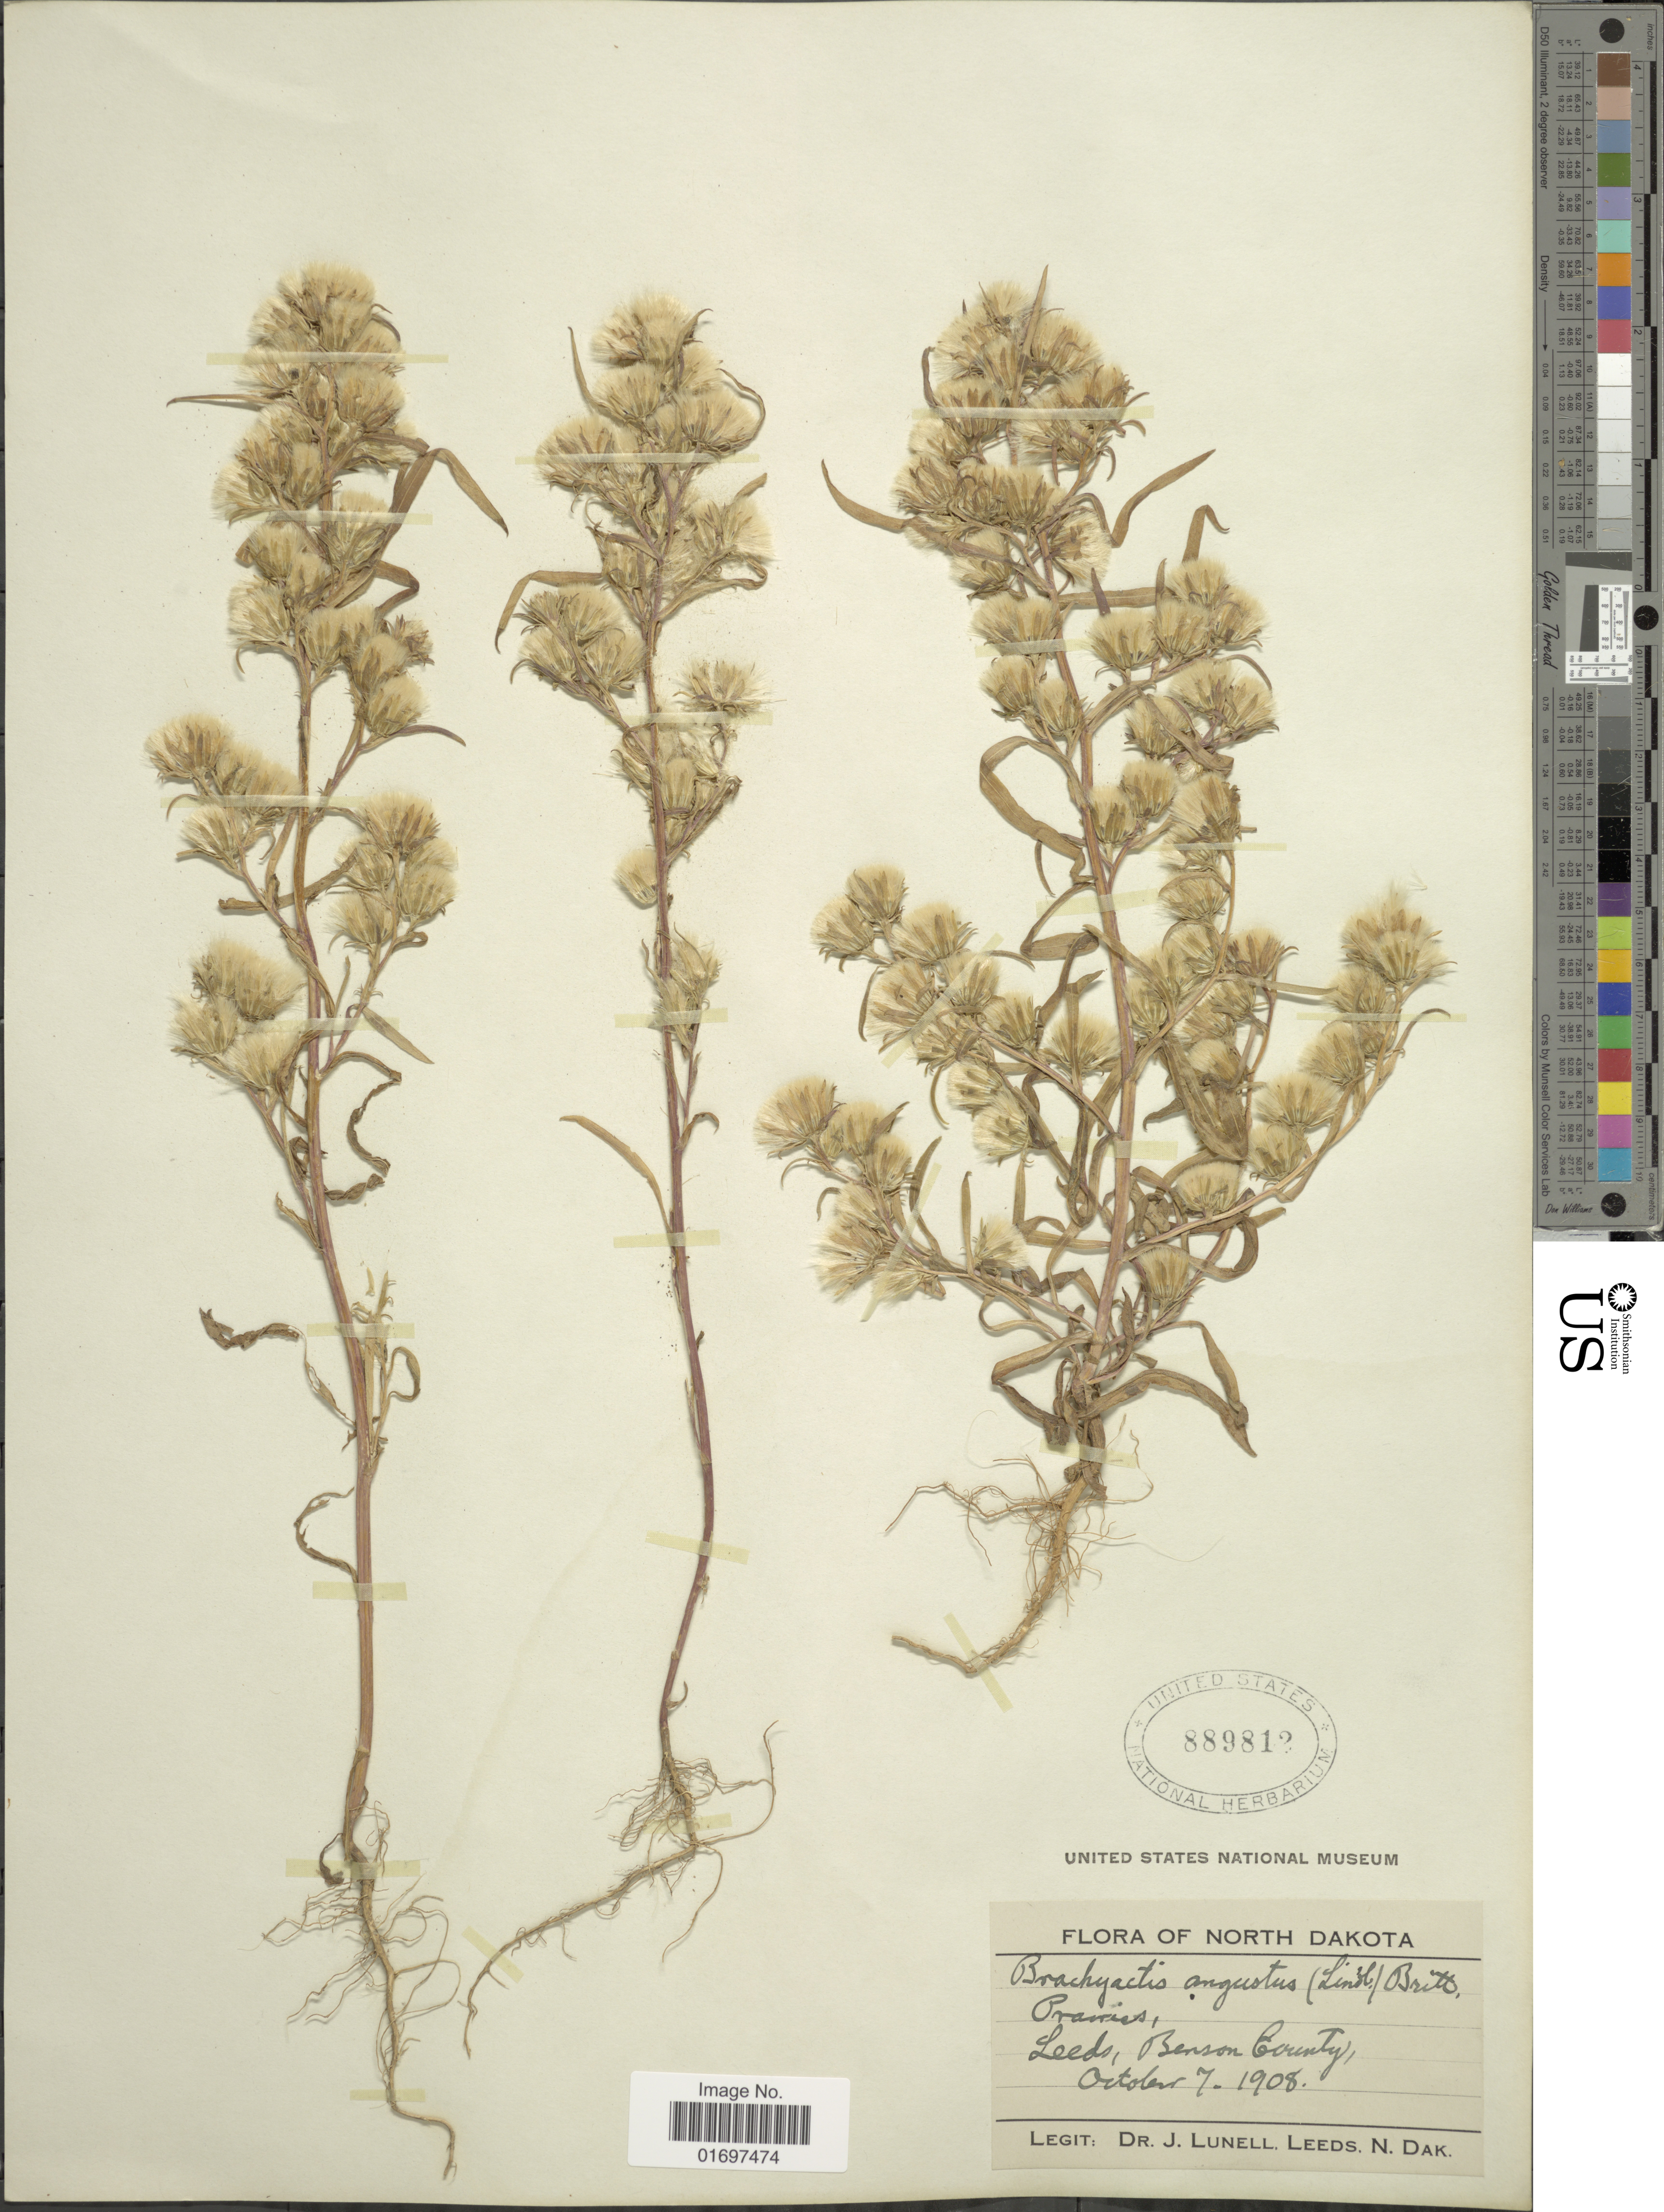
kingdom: Plantae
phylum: Tracheophyta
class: Magnoliopsida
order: Asterales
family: Asteraceae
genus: Symphyotrichum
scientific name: Symphyotrichum ciliatum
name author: (Ledeb.) G.L. Nesom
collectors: J. Lunell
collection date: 1908-10-07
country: United States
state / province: North Dakota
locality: North Dakota. Leeds, Benson County.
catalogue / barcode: US 889812